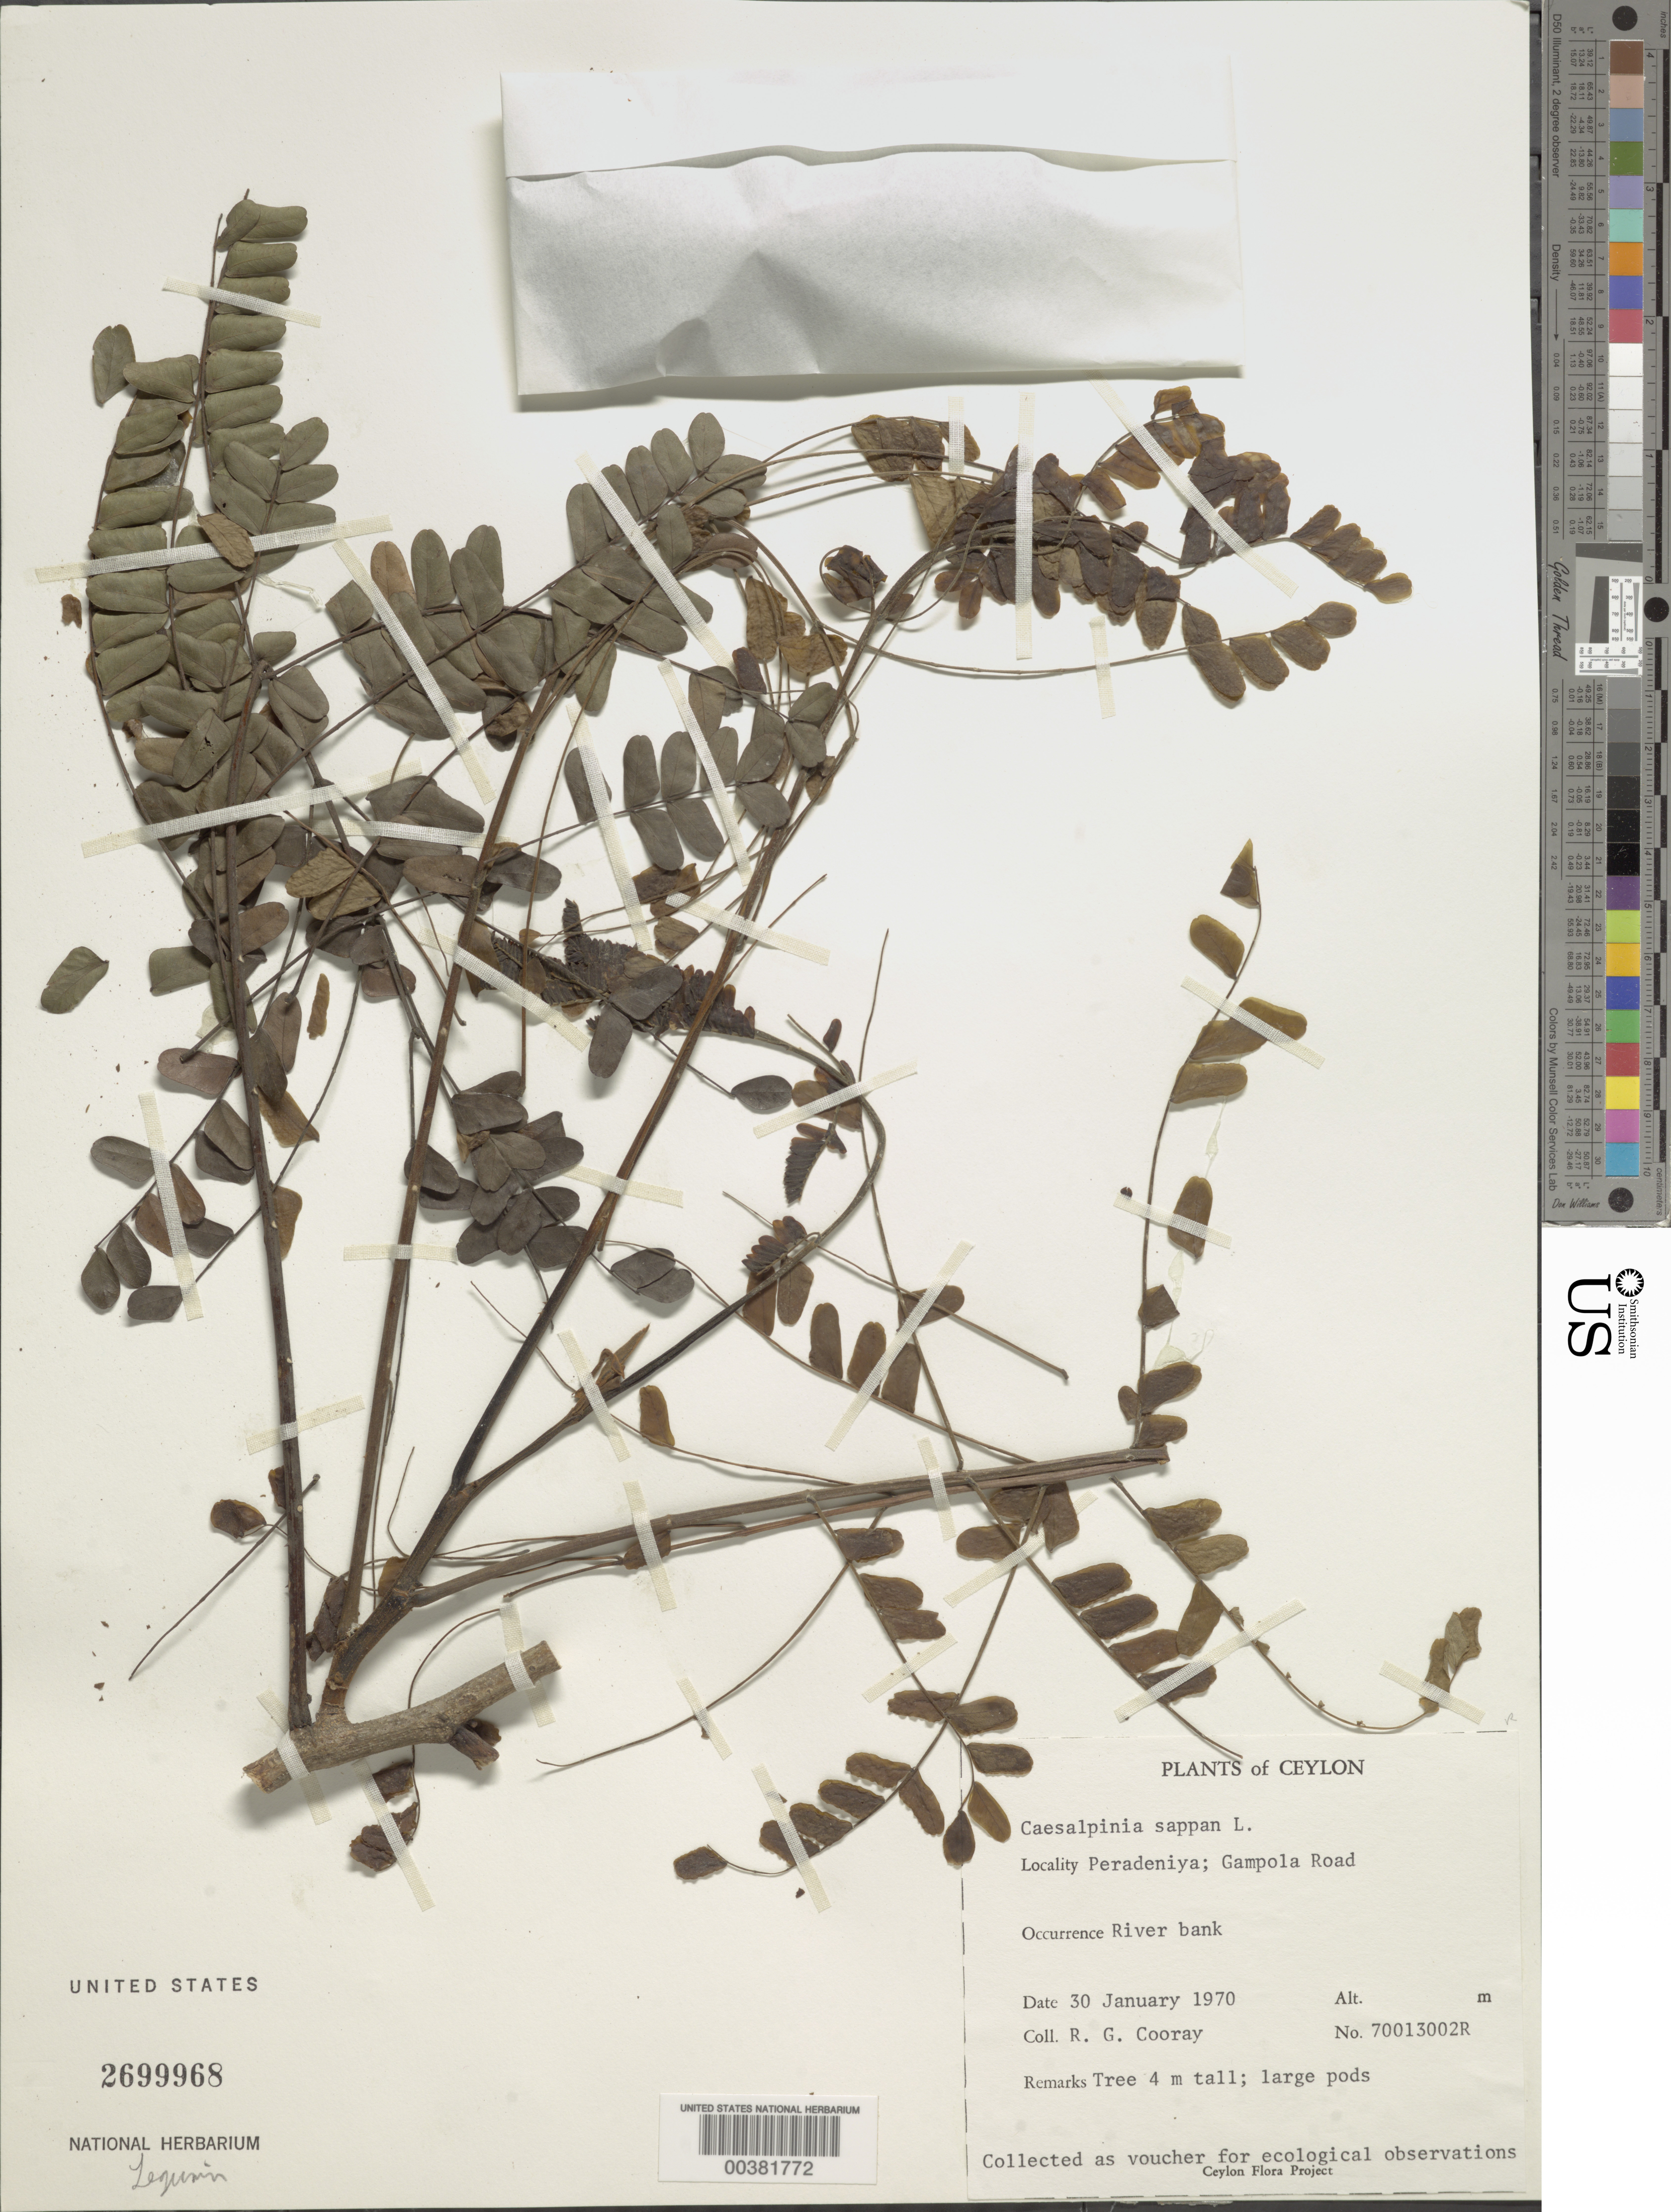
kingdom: Plantae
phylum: Tracheophyta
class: Magnoliopsida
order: Fabales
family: Fabaceae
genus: Biancaea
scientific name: Biancaea sappan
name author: (L.) Tod.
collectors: R. Cooray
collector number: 70013002r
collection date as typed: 30 Jan 1970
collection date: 1970-01-30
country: Sri Lanka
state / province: Central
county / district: Kandy Dist.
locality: Peradeniya; gampola road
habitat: Riverbank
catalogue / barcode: US 2699968